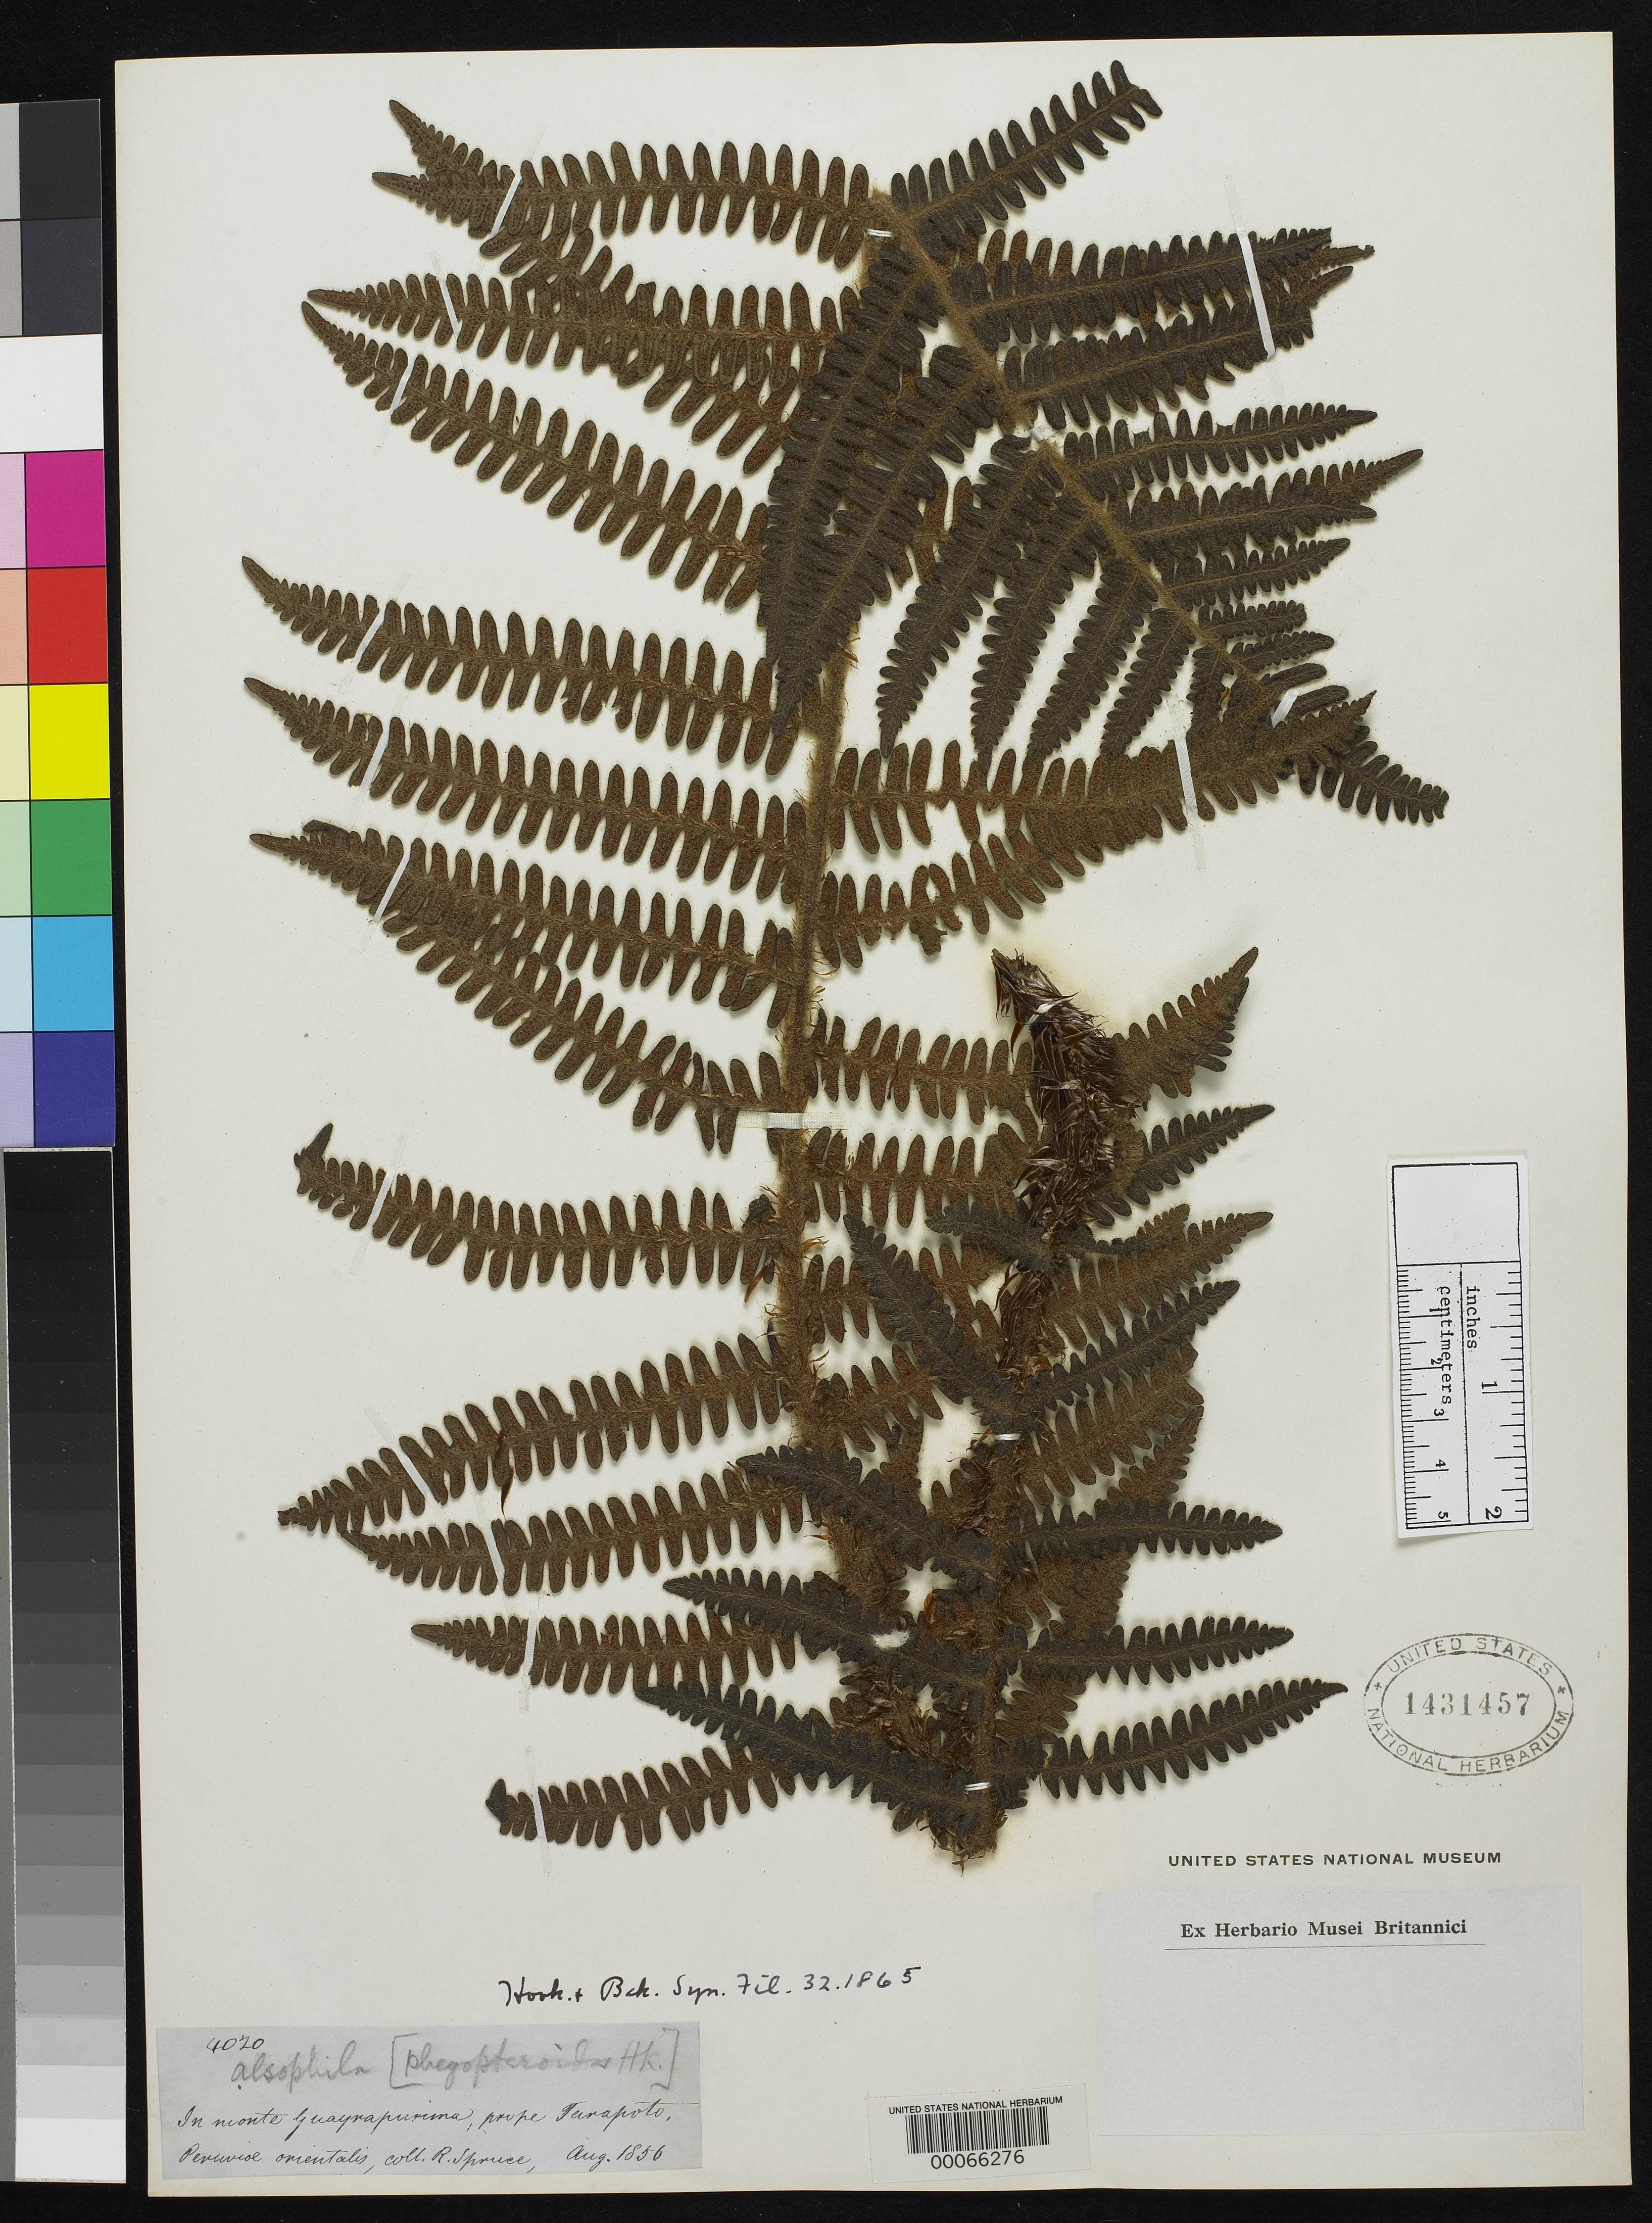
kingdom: Plantae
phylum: Tracheophyta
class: Polypodiopsida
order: Cyatheales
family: Cyatheaceae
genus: Alsophila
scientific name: Alsophila phegopteroides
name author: Hook. in Hook. & Baker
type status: Type Collection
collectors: R. Spruce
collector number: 4020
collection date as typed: Aug 1856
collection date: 1856-08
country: Peru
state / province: San Martín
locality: In monte Yuayrapurima, prope Tatapoto.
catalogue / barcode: US 1431457